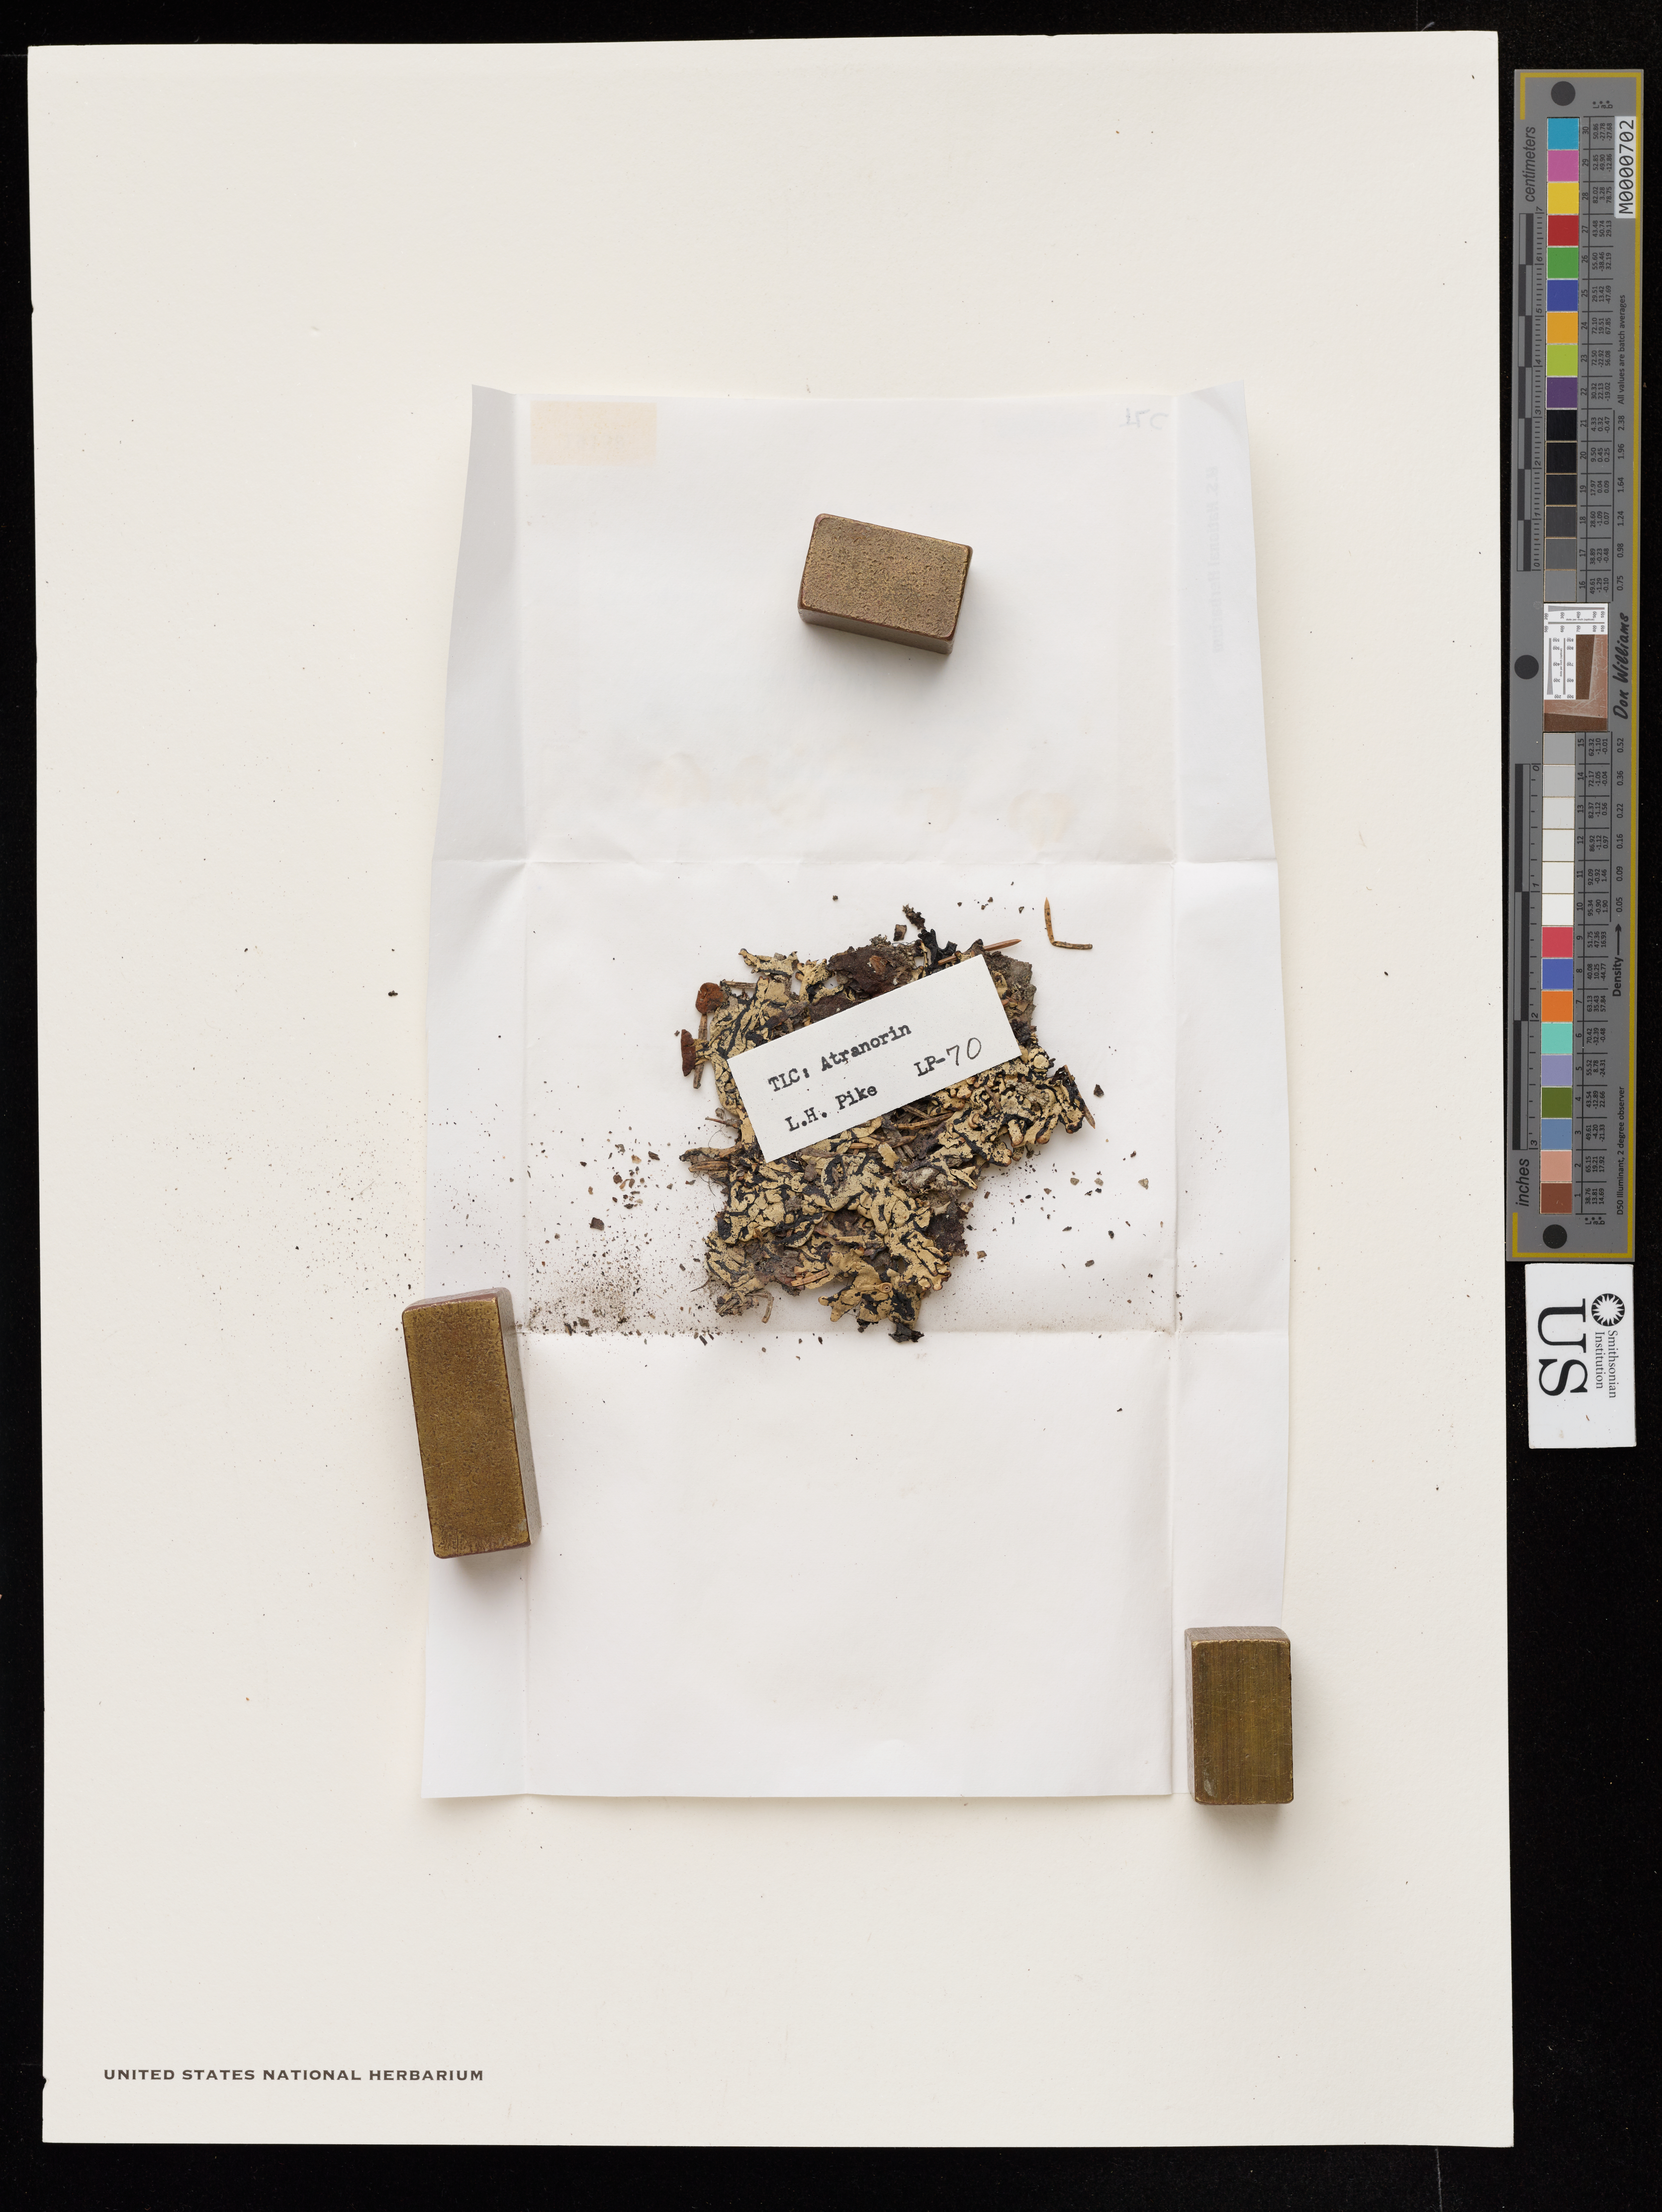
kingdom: Fungi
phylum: Ascomycota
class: Lecanoromycetes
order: Lecanorales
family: Parmeliaceae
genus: Hypogymnia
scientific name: Hypogymnia apinnata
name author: Goward & McCune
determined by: McCune, B.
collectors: J. W. Thomson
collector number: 17812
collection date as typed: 01 Aug 1967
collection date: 1967-08-01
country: United States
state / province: Alaska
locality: Mt. aleyska area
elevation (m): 0